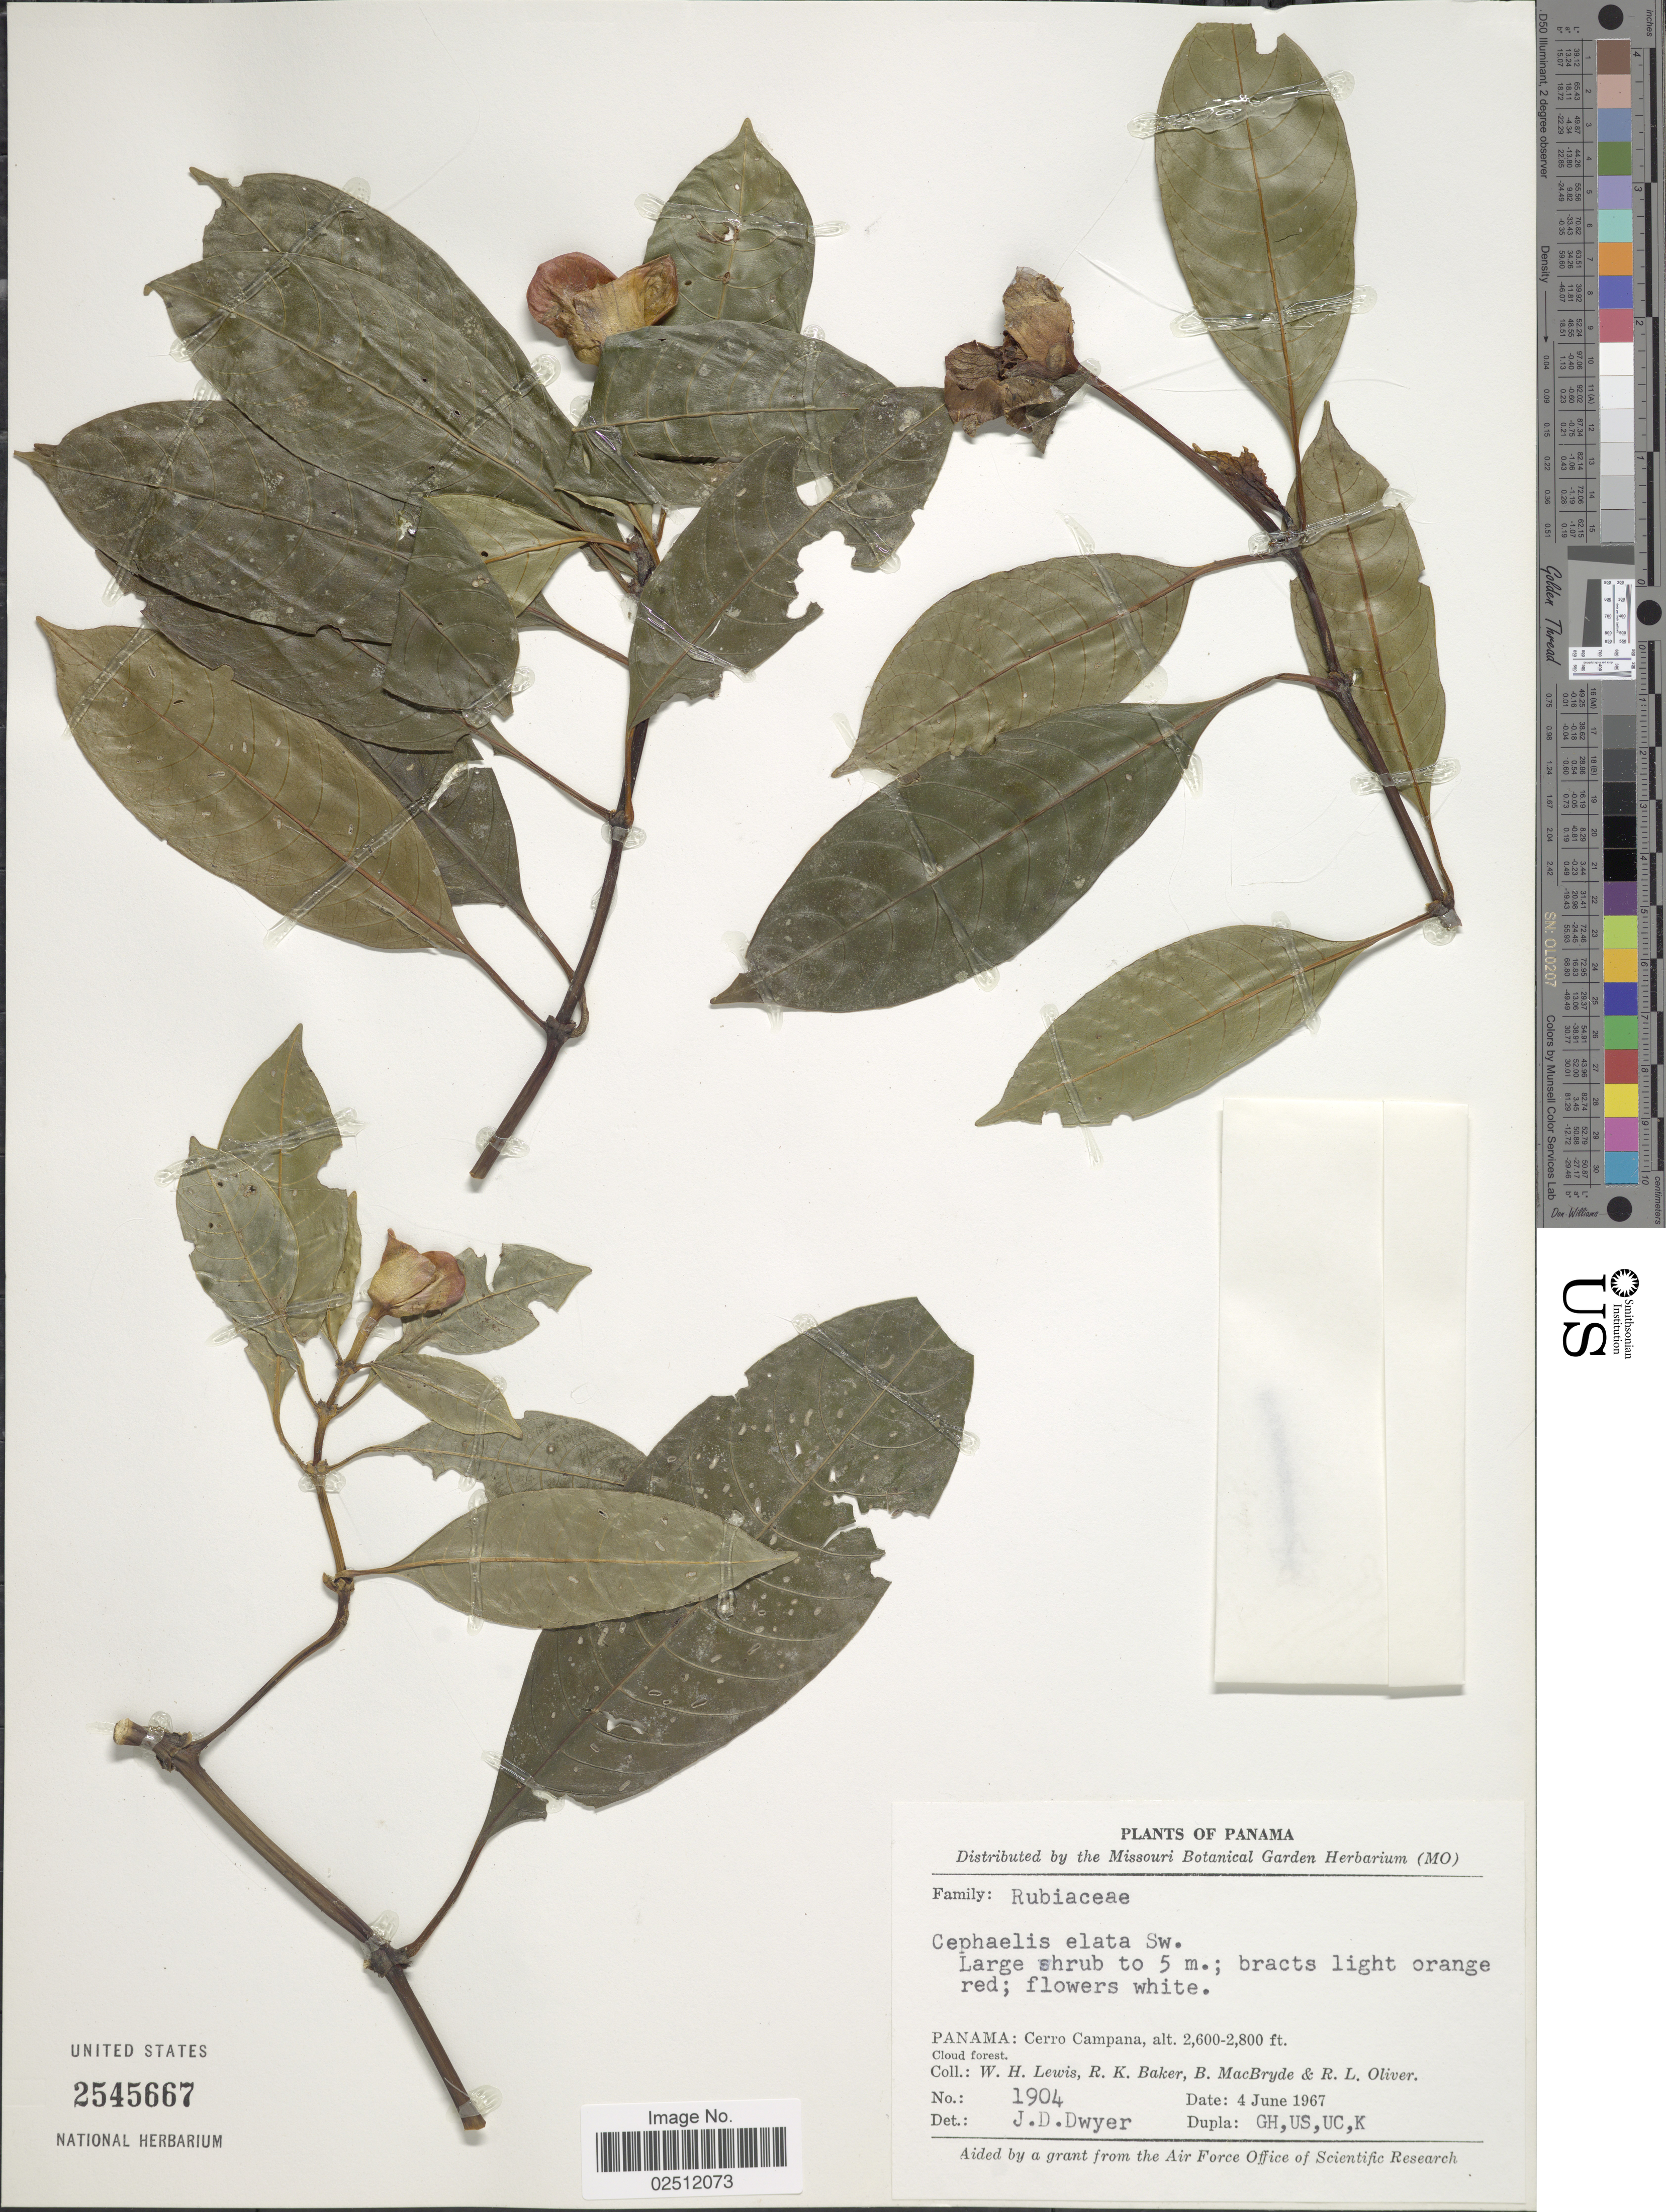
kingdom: Plantae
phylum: Tracheophyta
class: Magnoliopsida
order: Gentianales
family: Rubiaceae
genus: Psychotria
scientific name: Psychotria elata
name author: (Sw.) Hammel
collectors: W. H. Lewis, R. K. Baker, B. MacBryde & R. Oliver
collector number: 1904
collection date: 1967-06-04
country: Panama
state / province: Panamá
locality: Cerro Campana, Cloud forest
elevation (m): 792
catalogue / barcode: US 2545667